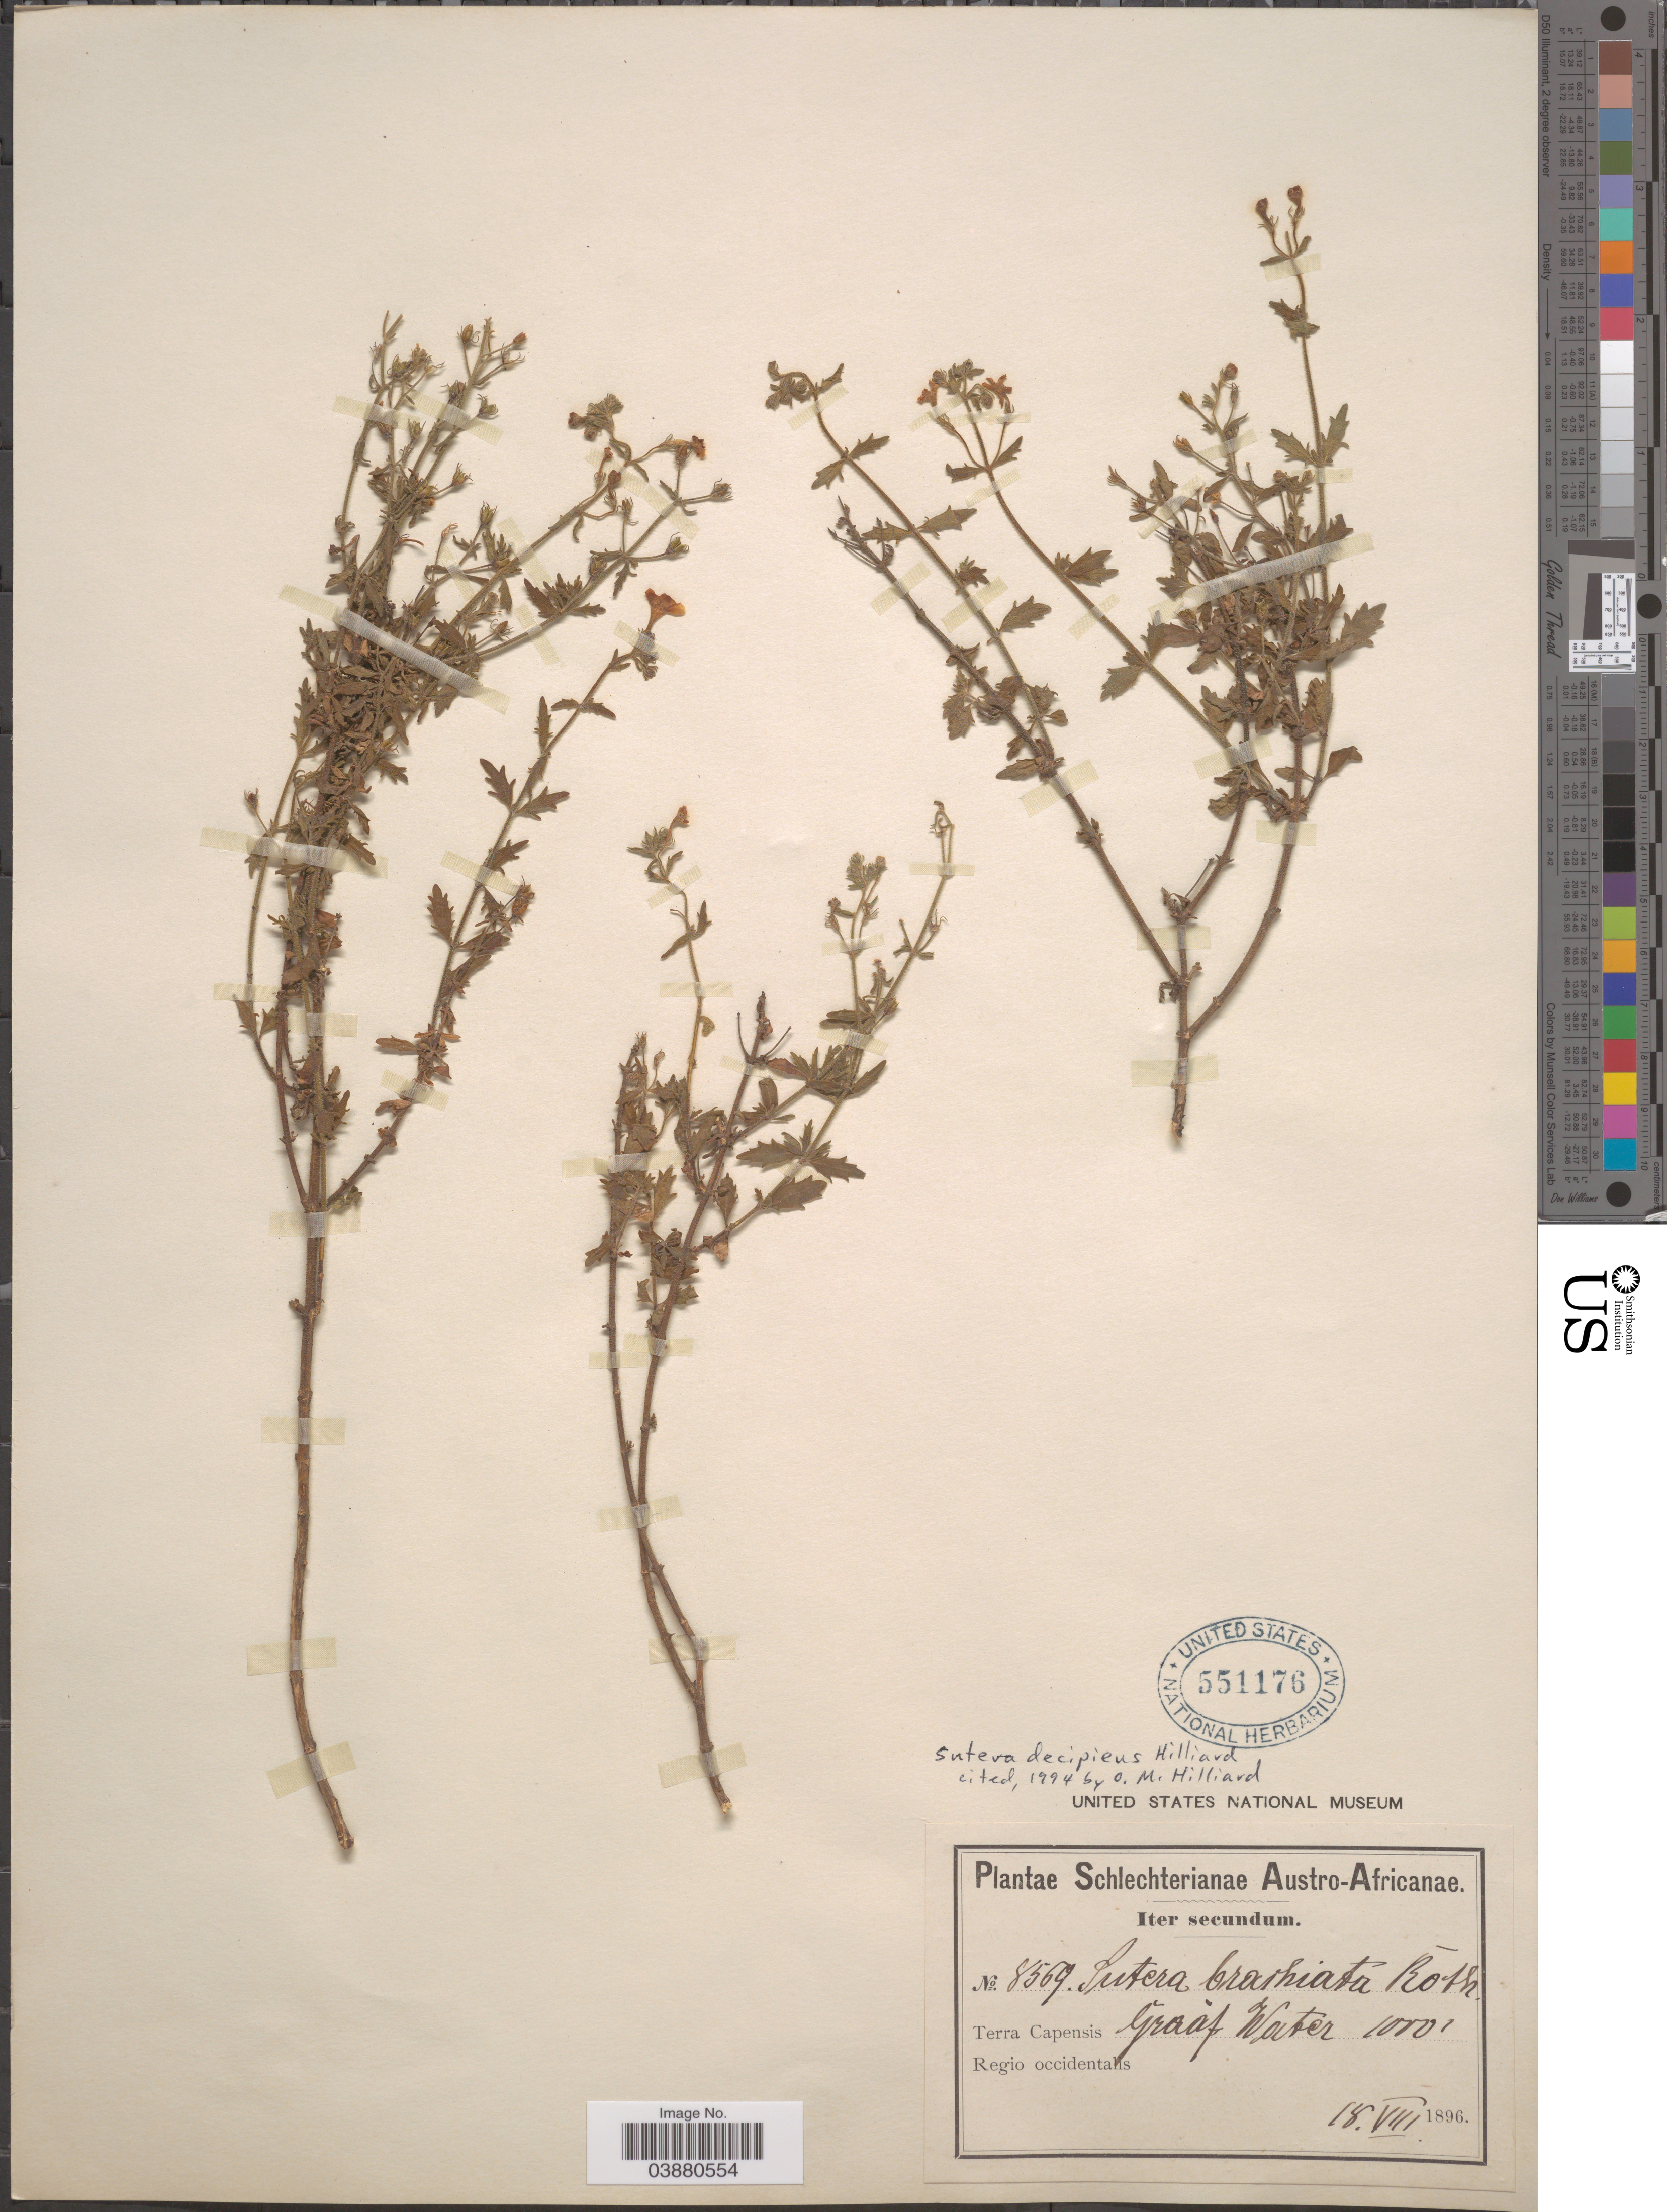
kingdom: Plantae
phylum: Tracheophyta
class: Magnoliopsida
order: Lamiales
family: Scrophulariaceae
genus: Sutera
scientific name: Sutera decipiens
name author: Hilliard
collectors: Schlechter, --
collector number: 8569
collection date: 1896-08-18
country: South Africa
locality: Austro-Africanae. Terra Capensis Graaf Water. Regio occidentalis.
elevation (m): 305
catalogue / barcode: US 551176